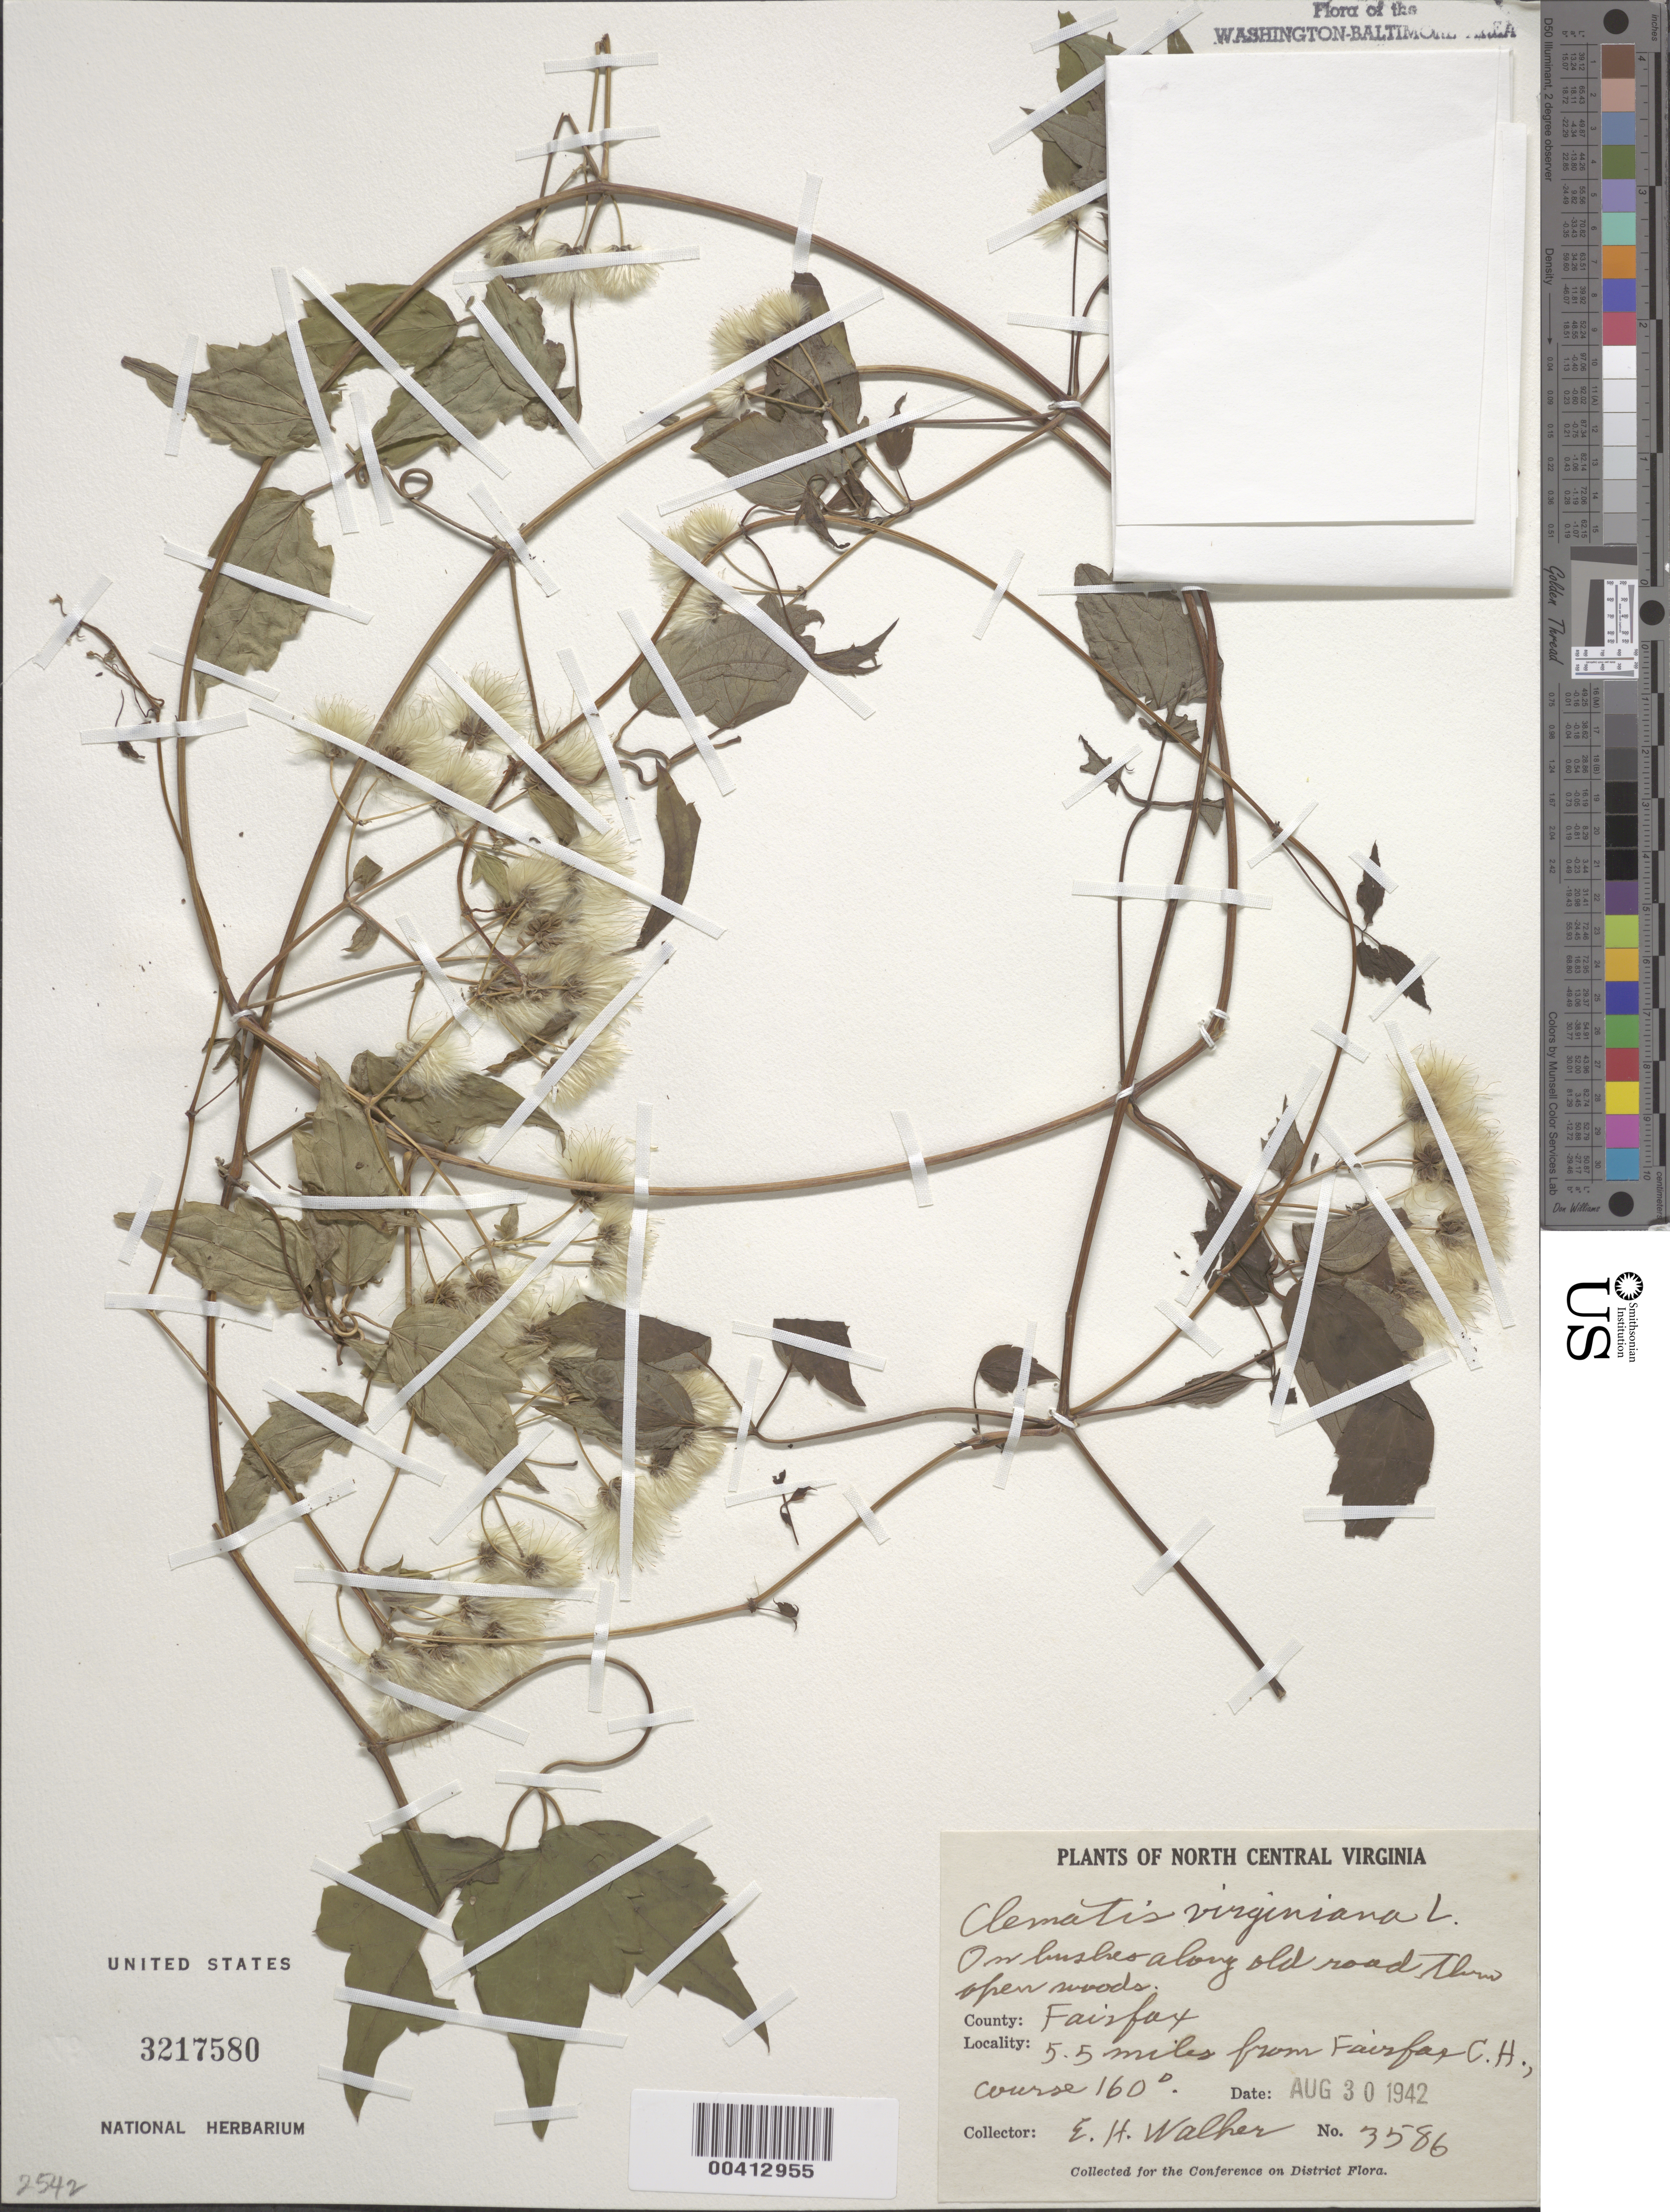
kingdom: Plantae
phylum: Tracheophyta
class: Magnoliopsida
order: Ranunculales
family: Ranunculaceae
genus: Clematis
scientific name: Clematis virginiana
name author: L.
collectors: E. H. Walker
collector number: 3586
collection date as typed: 30 Aug 1942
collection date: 1942-08-30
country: United States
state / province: Virginia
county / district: Fairfax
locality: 5.5 Mi from Fairfax County Courthouse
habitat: Along old road thru open woods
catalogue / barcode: US 3217580